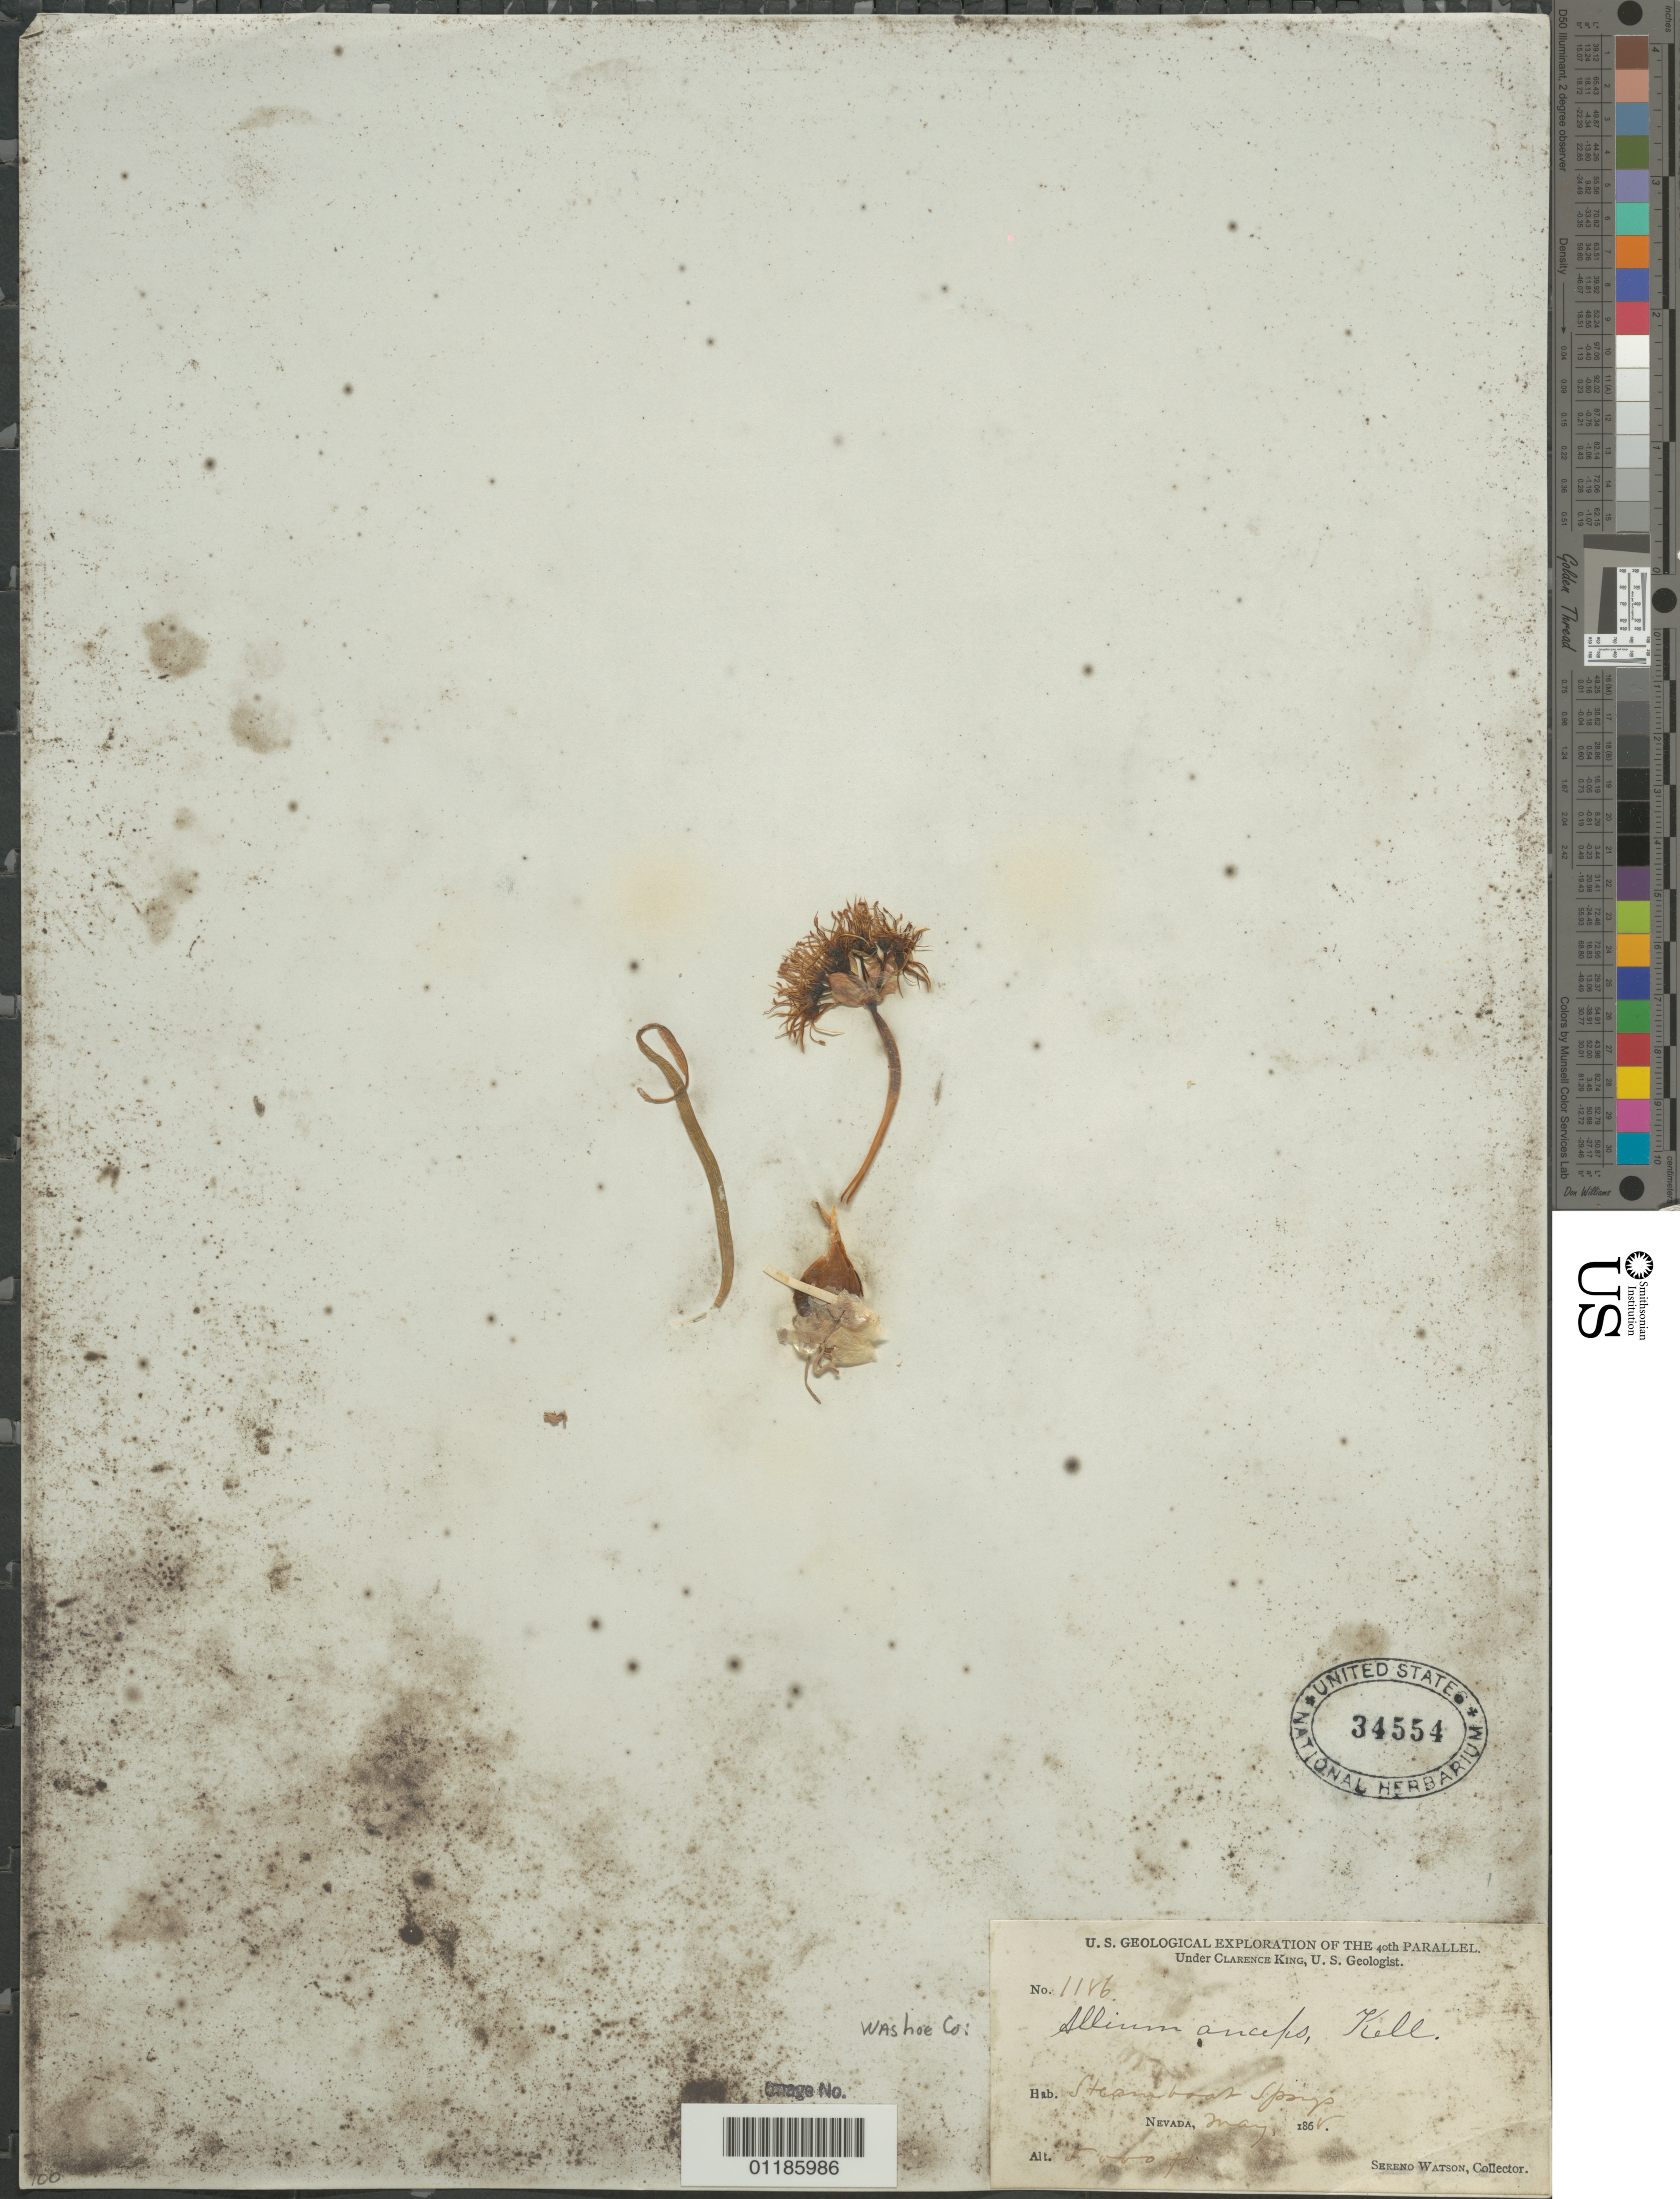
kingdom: Plantae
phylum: Tracheophyta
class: Liliopsida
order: Asparagales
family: Amaryllidaceae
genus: Allium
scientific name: Allium anceps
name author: Kellogg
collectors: S. Watson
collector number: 1186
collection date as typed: May 1868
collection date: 1868-05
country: United States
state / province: Nevada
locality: Steamboat Springs.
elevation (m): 1524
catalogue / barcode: US 34554